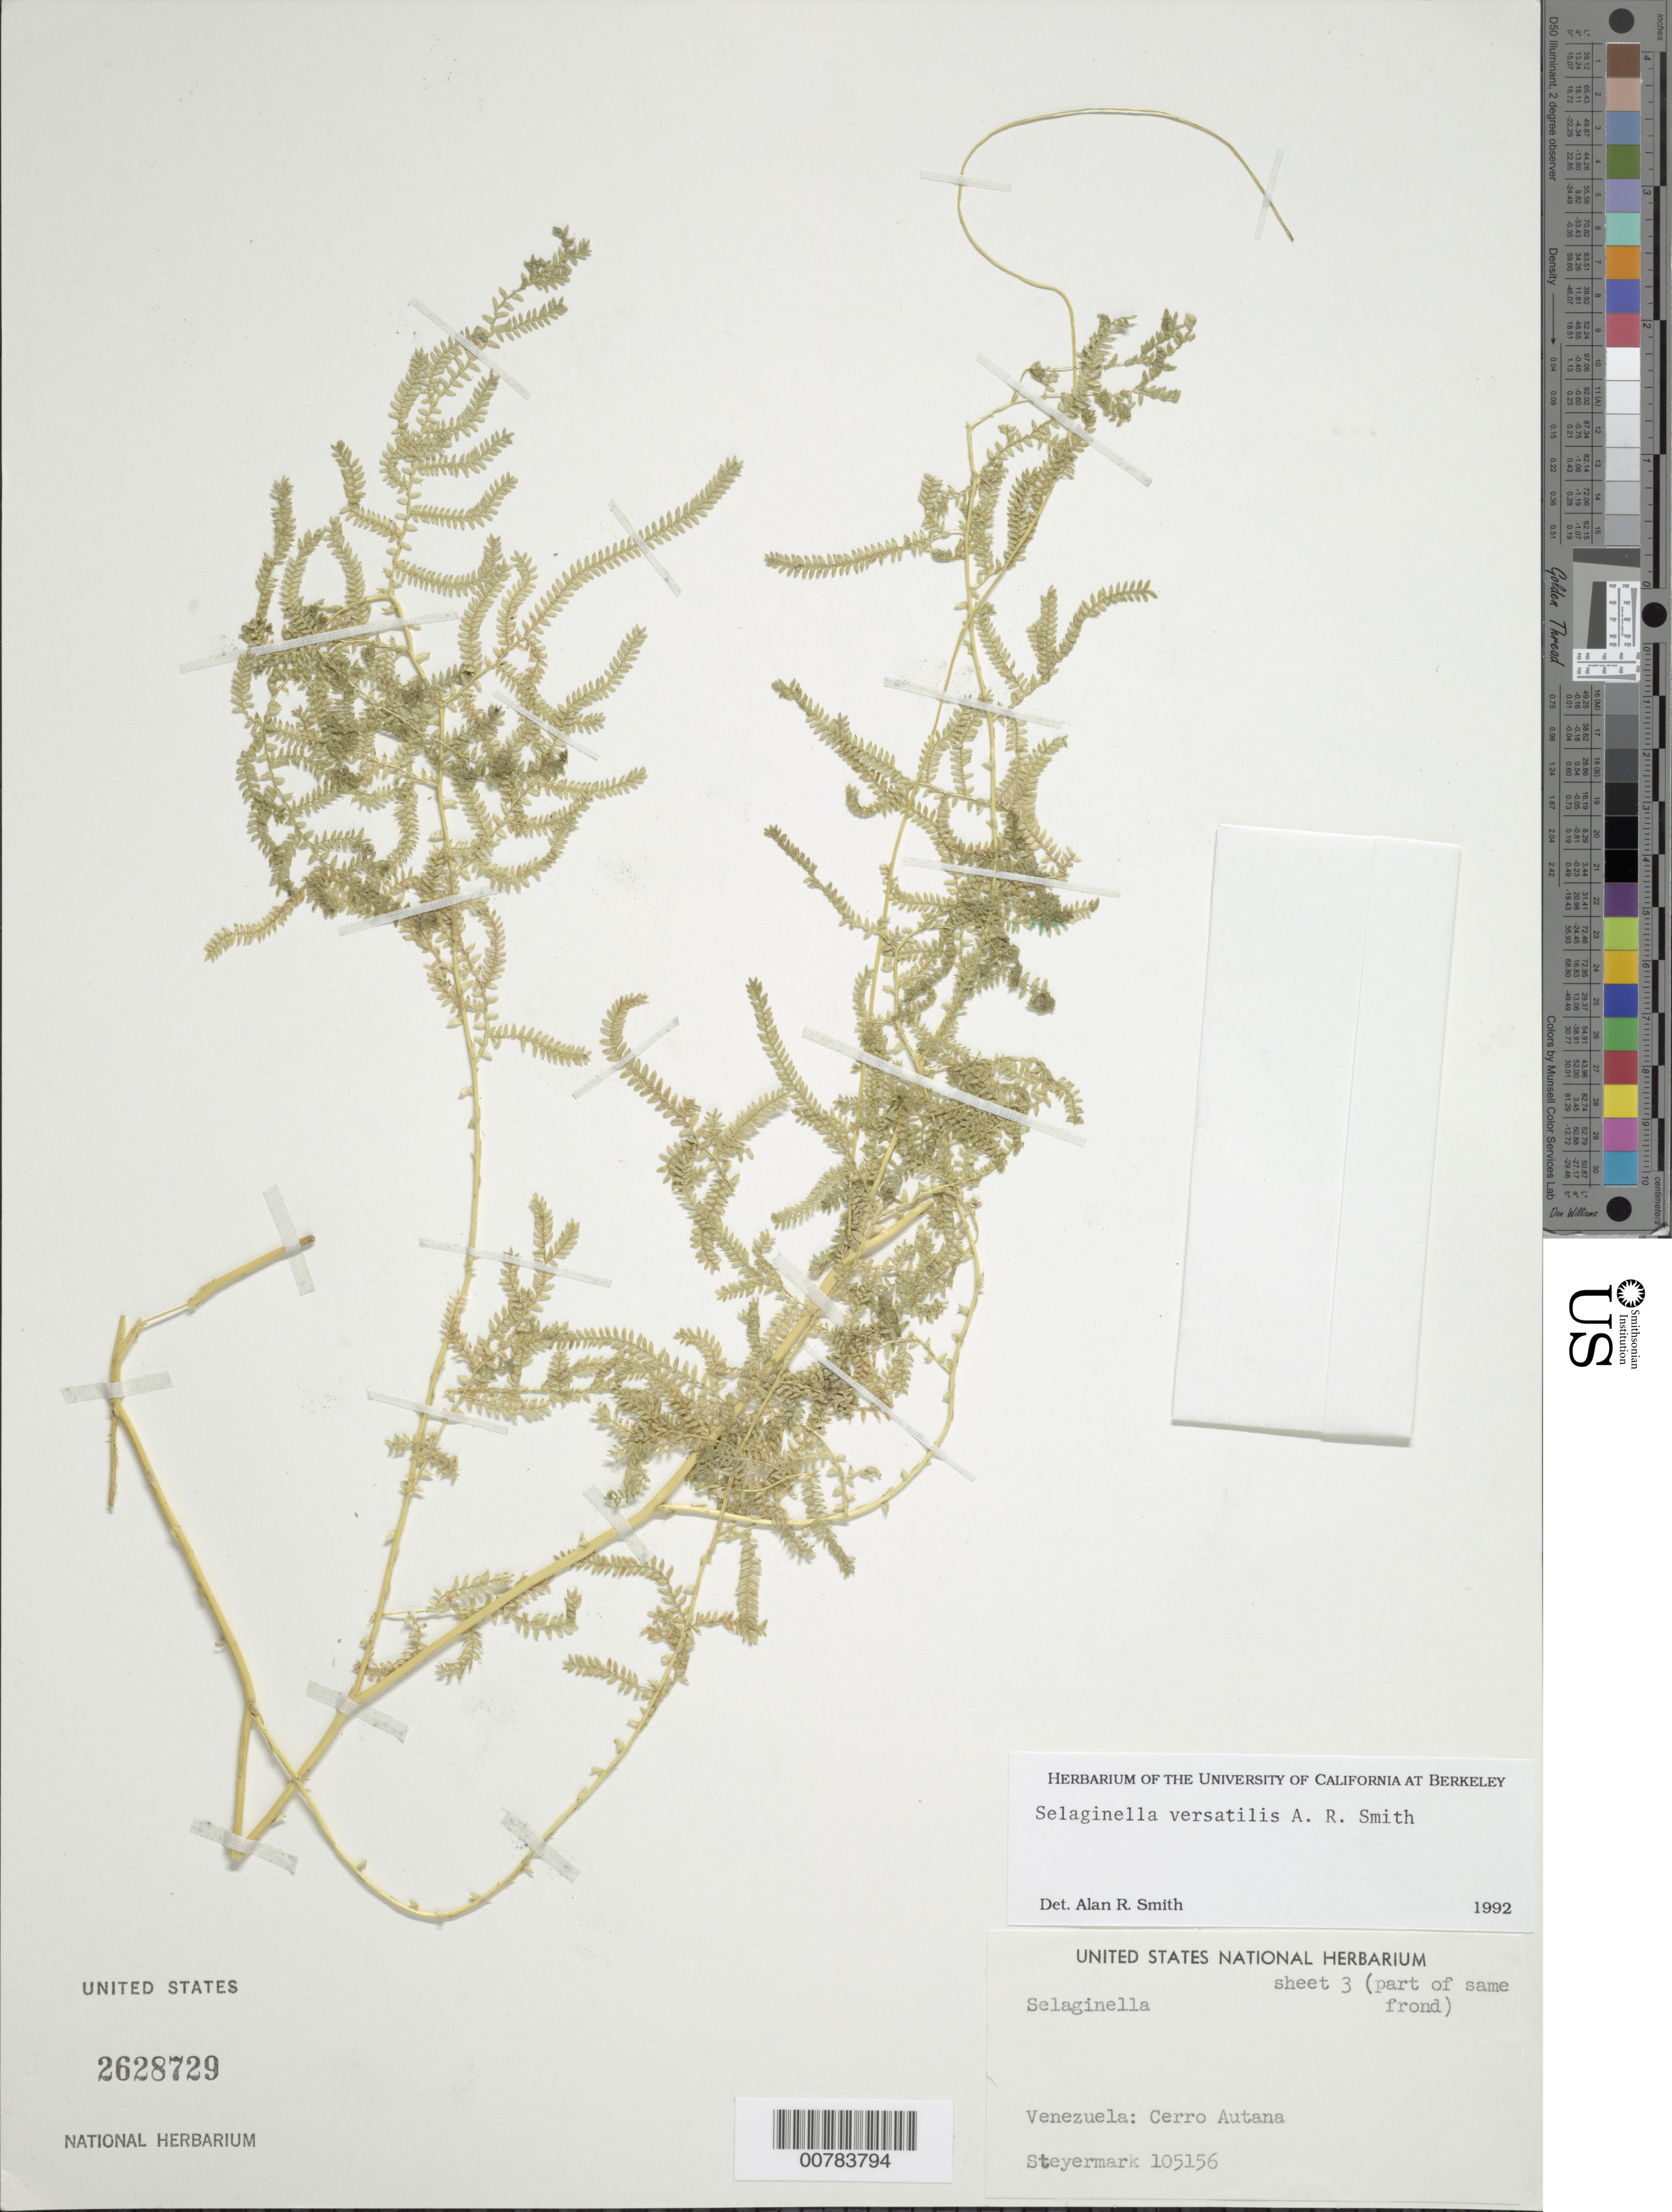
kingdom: Plantae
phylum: Tracheophyta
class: Lycopodiopsida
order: Selaginellales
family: Selaginellaceae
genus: Selaginella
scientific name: Selaginella versatilis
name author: A.R. Sm.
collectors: Steyermark, --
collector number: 105156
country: Venezuela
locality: Cerro Autana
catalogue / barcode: US 2628729